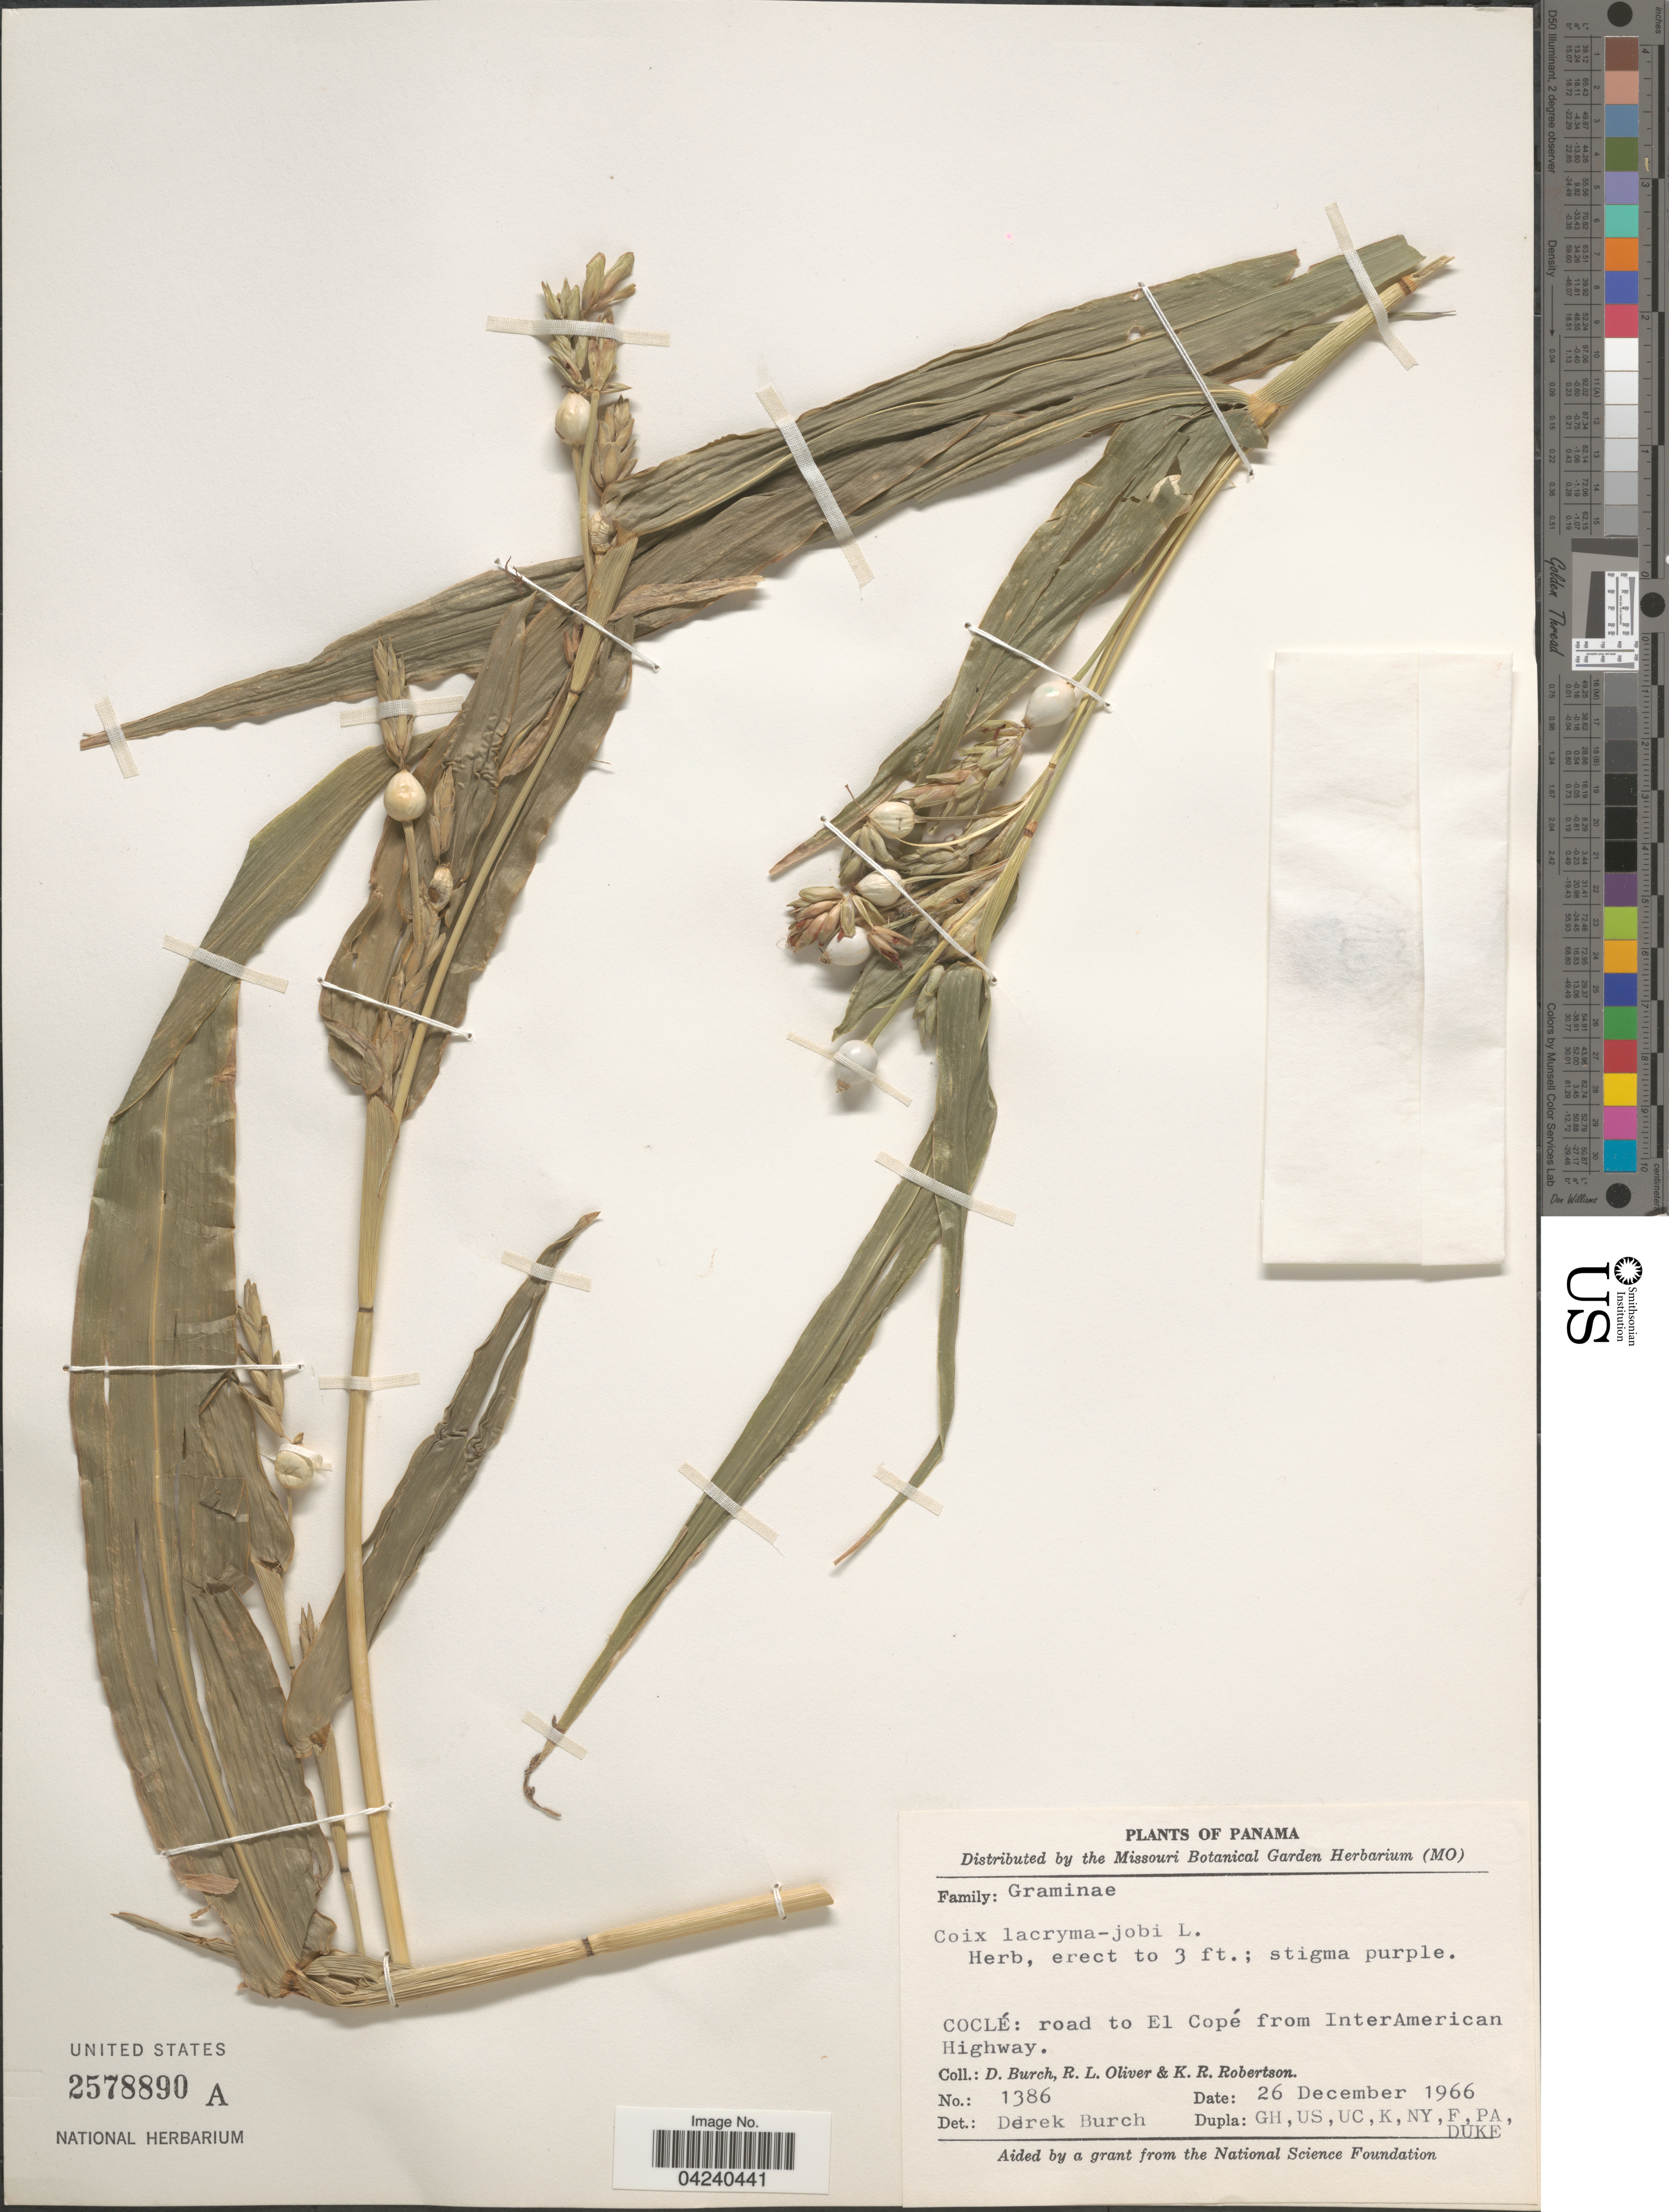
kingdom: Plantae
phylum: Tracheophyta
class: Liliopsida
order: Poales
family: Poaceae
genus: Coix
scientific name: Coix lacryma-jobi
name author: L.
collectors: D. Burch, R. Oliver & K. Robertson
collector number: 1386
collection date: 1966-12-26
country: Panama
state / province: Cocle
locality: Road to El Copé from InterAmerican Highway.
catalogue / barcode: US 2578890A